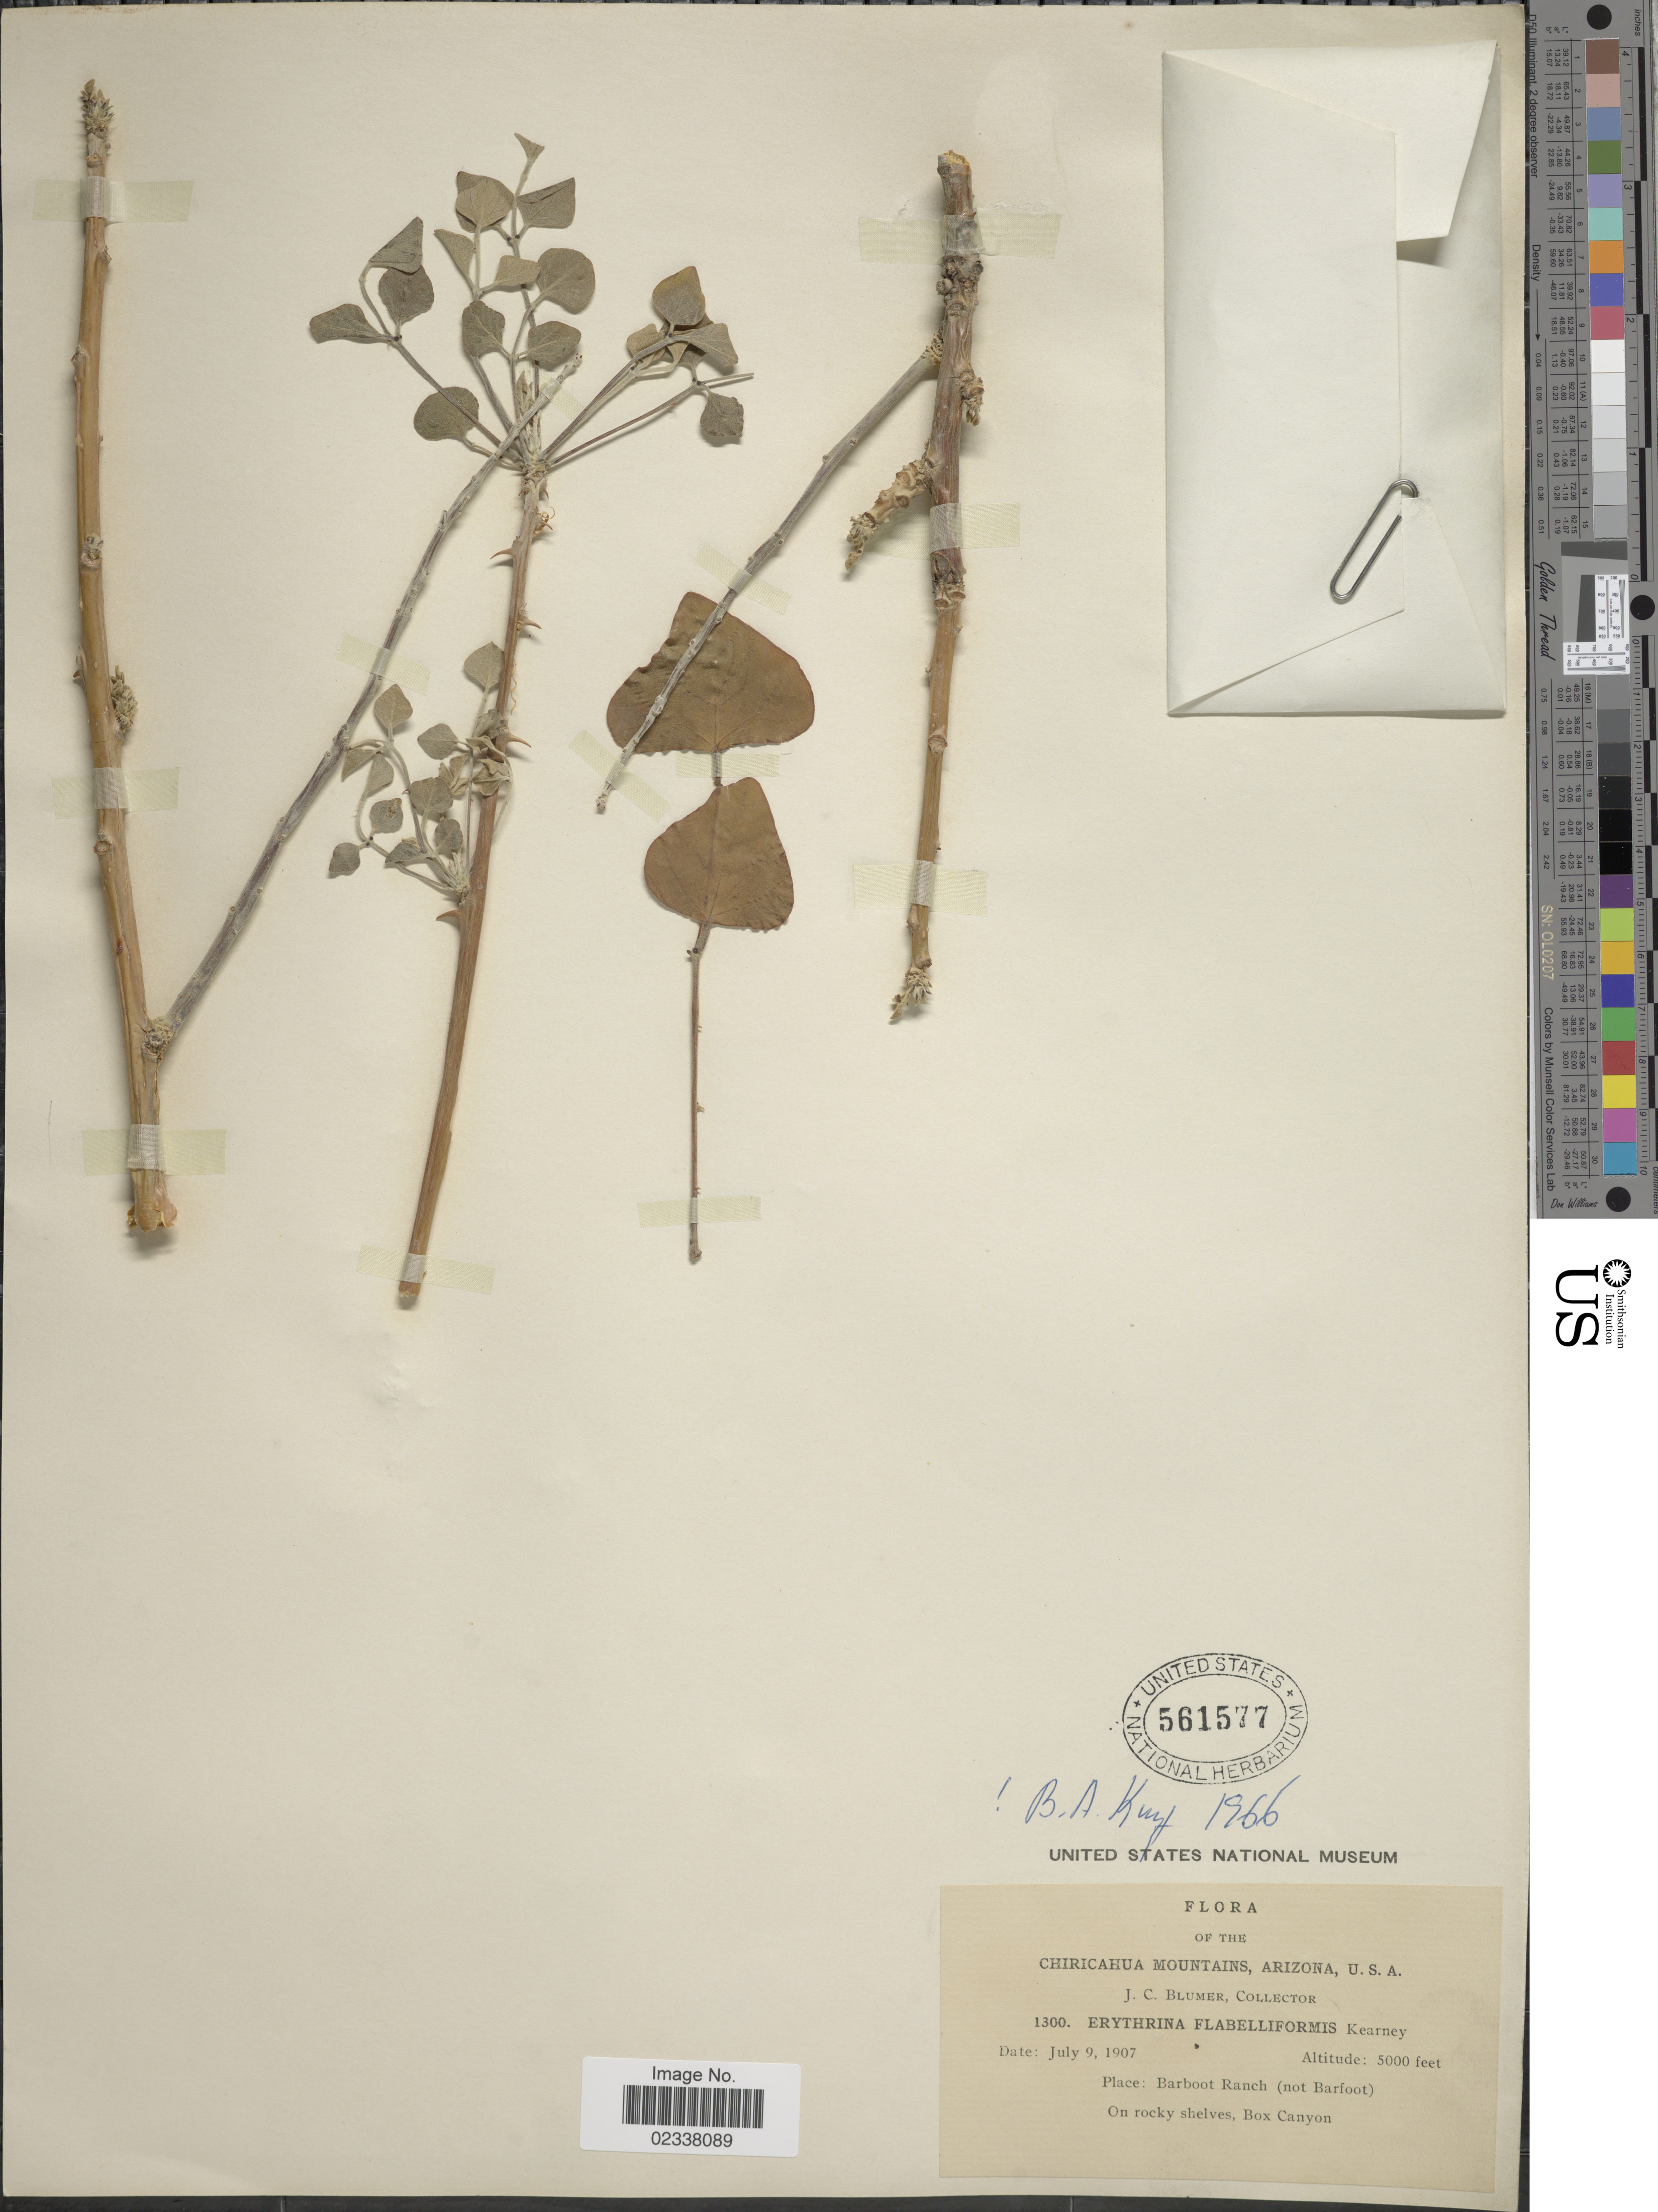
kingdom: Plantae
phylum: Tracheophyta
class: Magnoliopsida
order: Fabales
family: Fabaceae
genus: Erythrina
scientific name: Erythrina flabelliformis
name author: Kearney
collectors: J. C. Blumer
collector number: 1300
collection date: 1907-07-09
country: United States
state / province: Arizona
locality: Chiricahua Mountains. Barboot Ranch (not Barfoot)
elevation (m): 1524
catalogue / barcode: US 561577